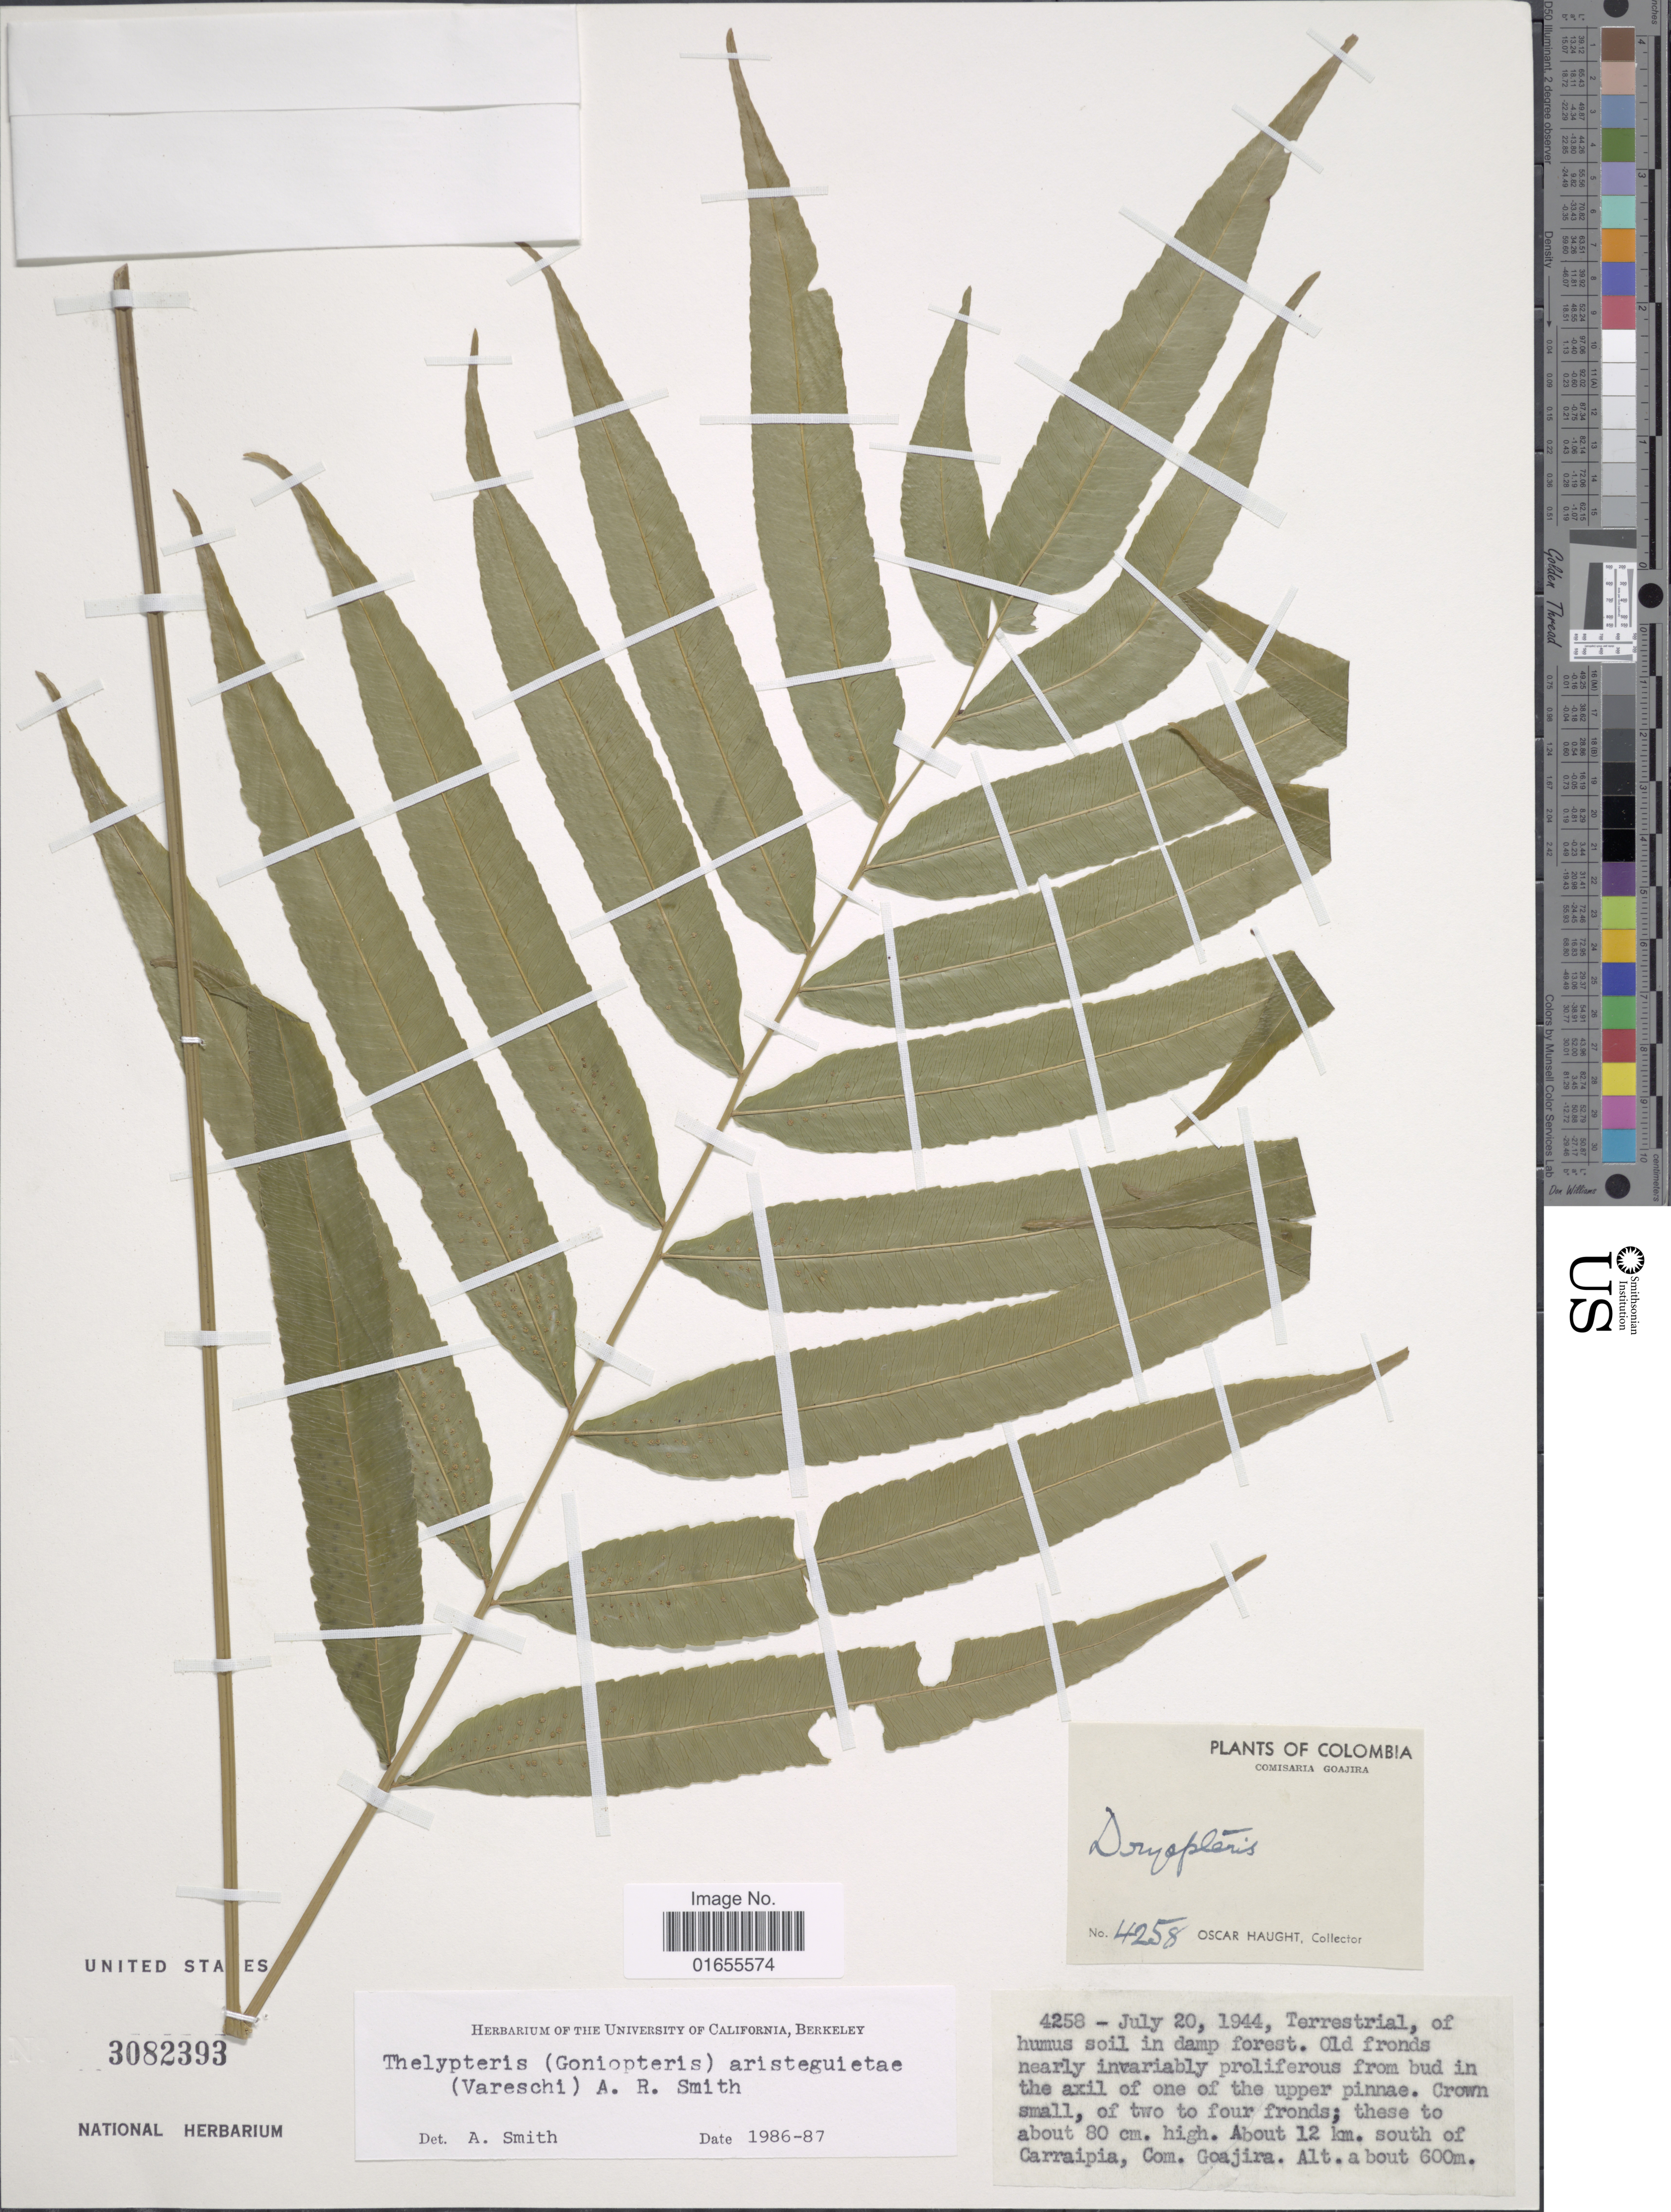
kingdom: Plantae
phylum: Tracheophyta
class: Polypodiopsida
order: Polypodiales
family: Thelypteridaceae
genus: Goniopteris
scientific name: Goniopteris straminea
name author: (Baker) Ching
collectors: O. L. Haught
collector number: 4258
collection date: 1944-07-20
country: Colombia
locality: Comisaria Goajira, About 12 km. south of Carraipia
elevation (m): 600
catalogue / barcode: US 3082393